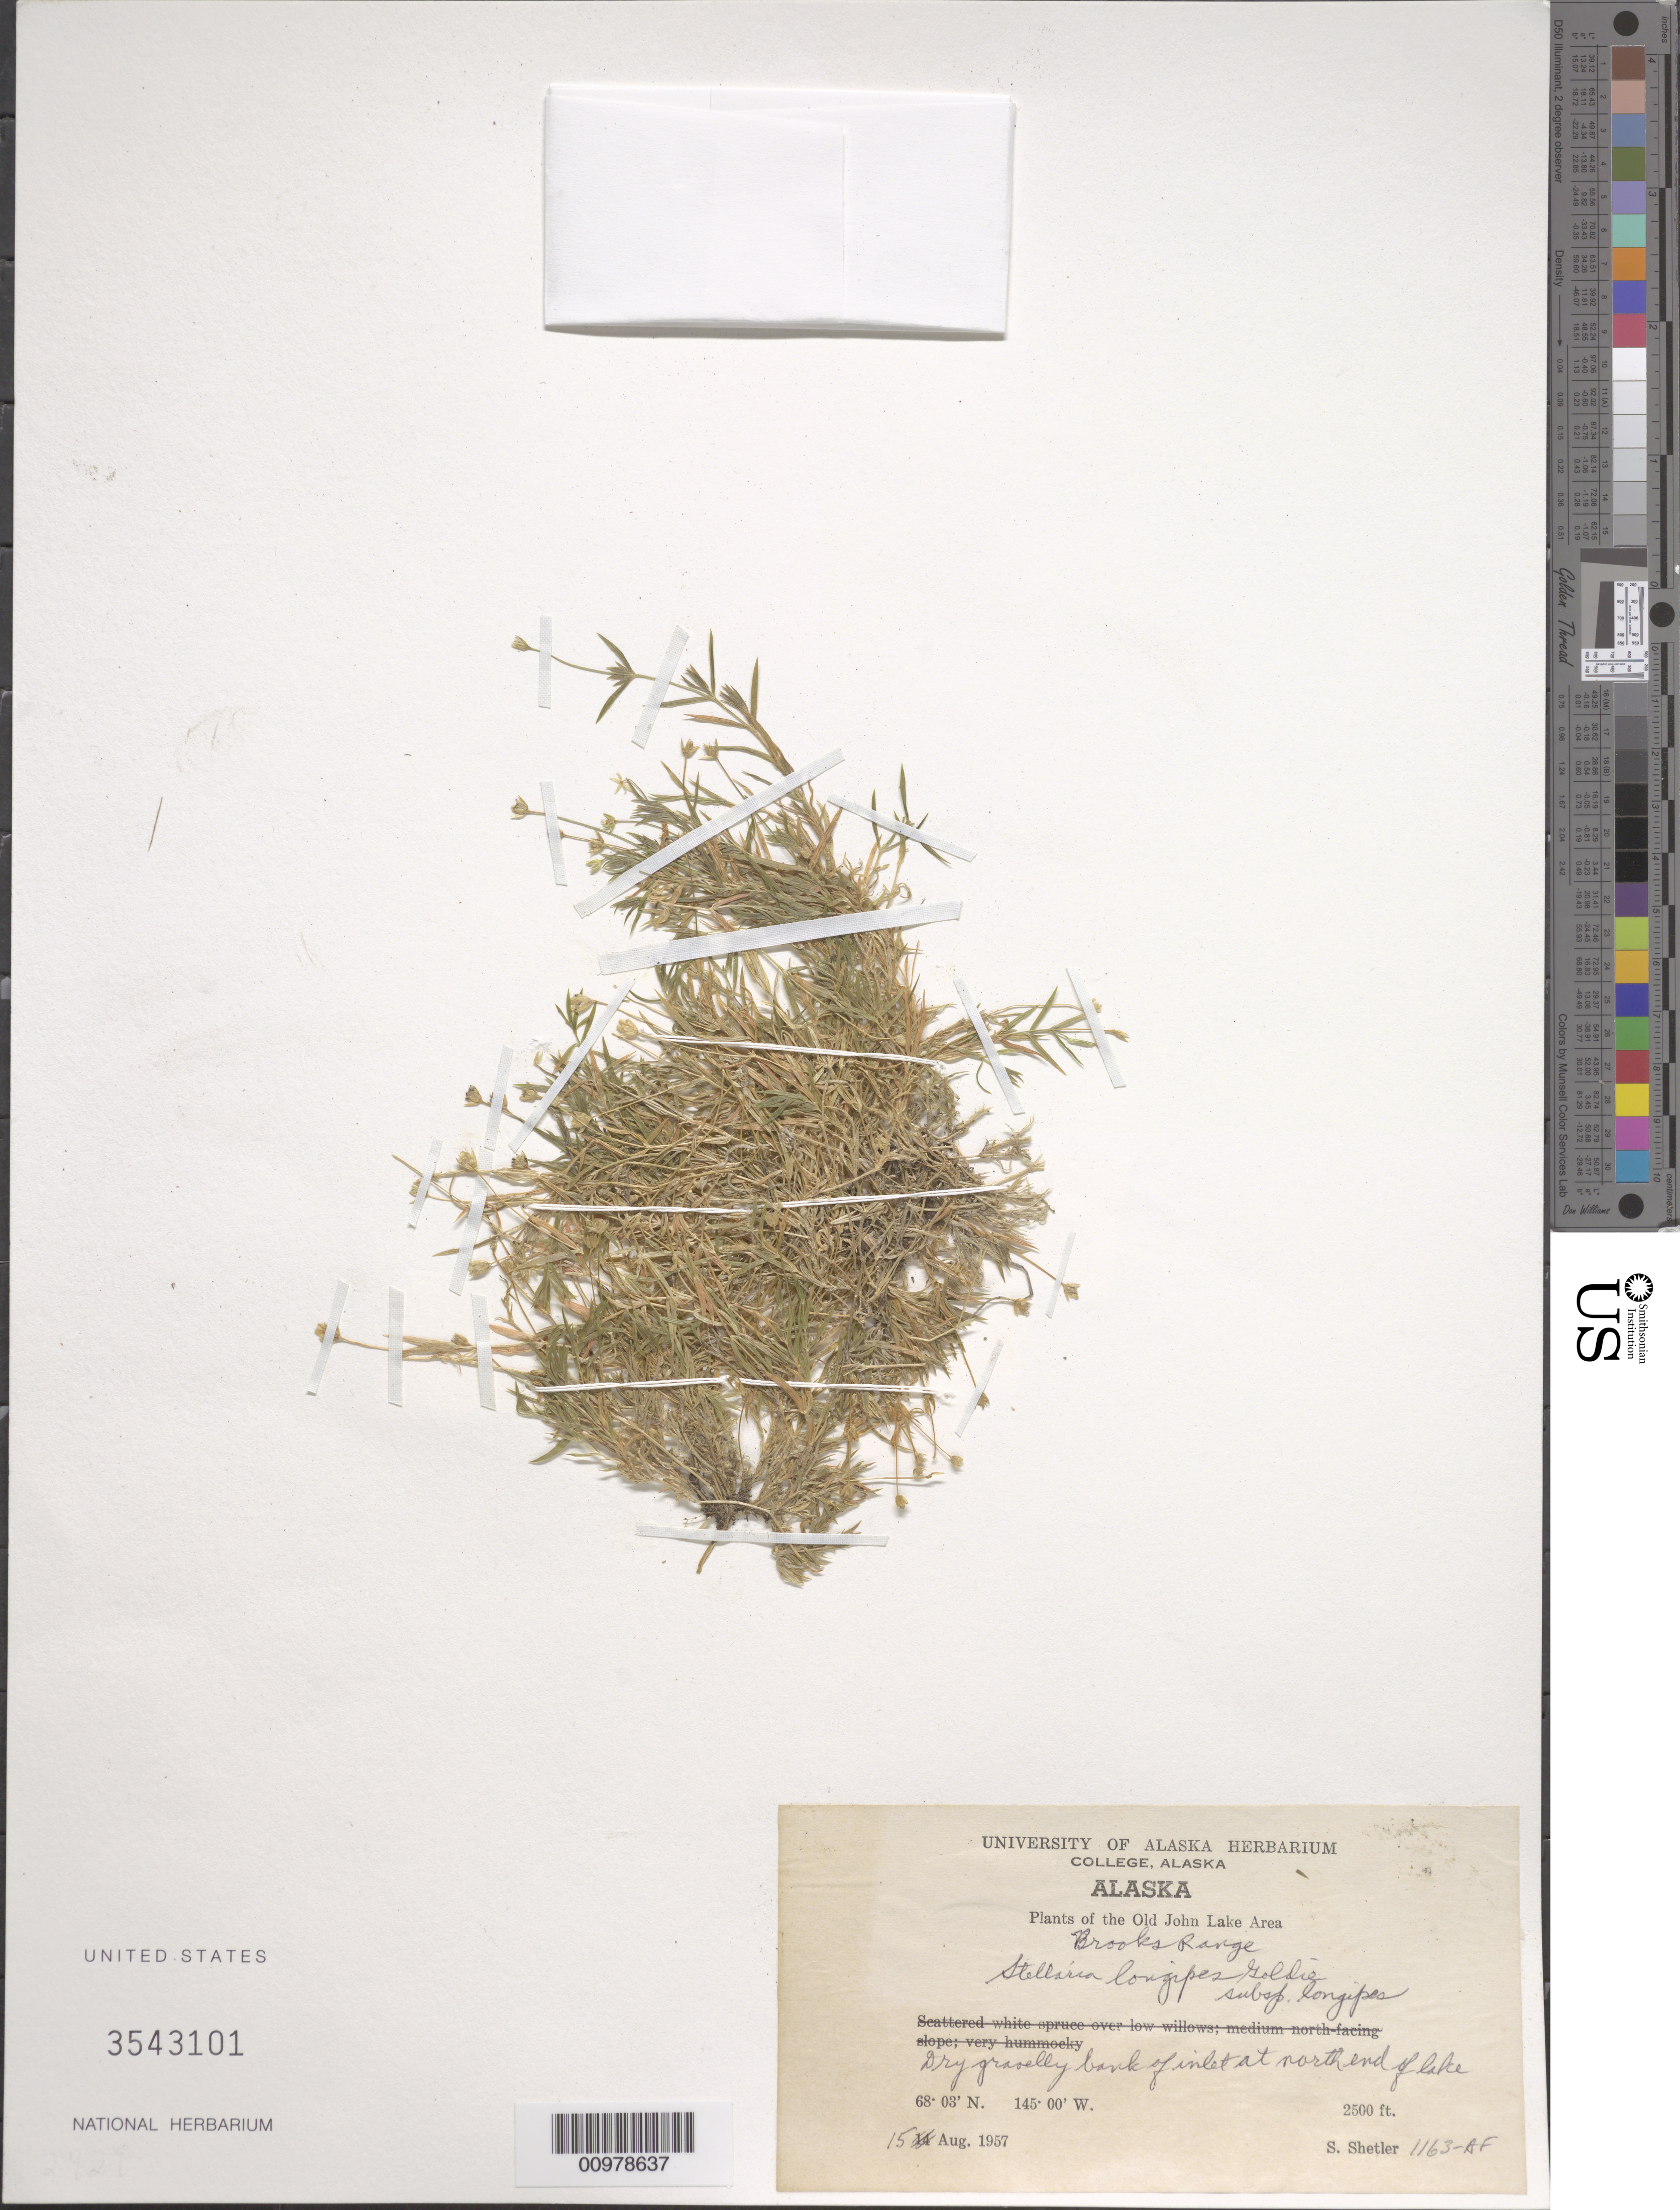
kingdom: Plantae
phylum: Tracheophyta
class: Magnoliopsida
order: Caryophyllales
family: Caryophyllaceae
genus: Stellaria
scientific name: Stellaria longipes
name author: Goldie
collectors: S. Shetler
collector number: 1163-AF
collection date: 1957-08-15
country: United States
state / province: Alaska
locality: Old John Lake Area. Brooks Range. Dry gravelly bank of inlet at north end of lake.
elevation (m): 762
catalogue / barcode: US 3543101